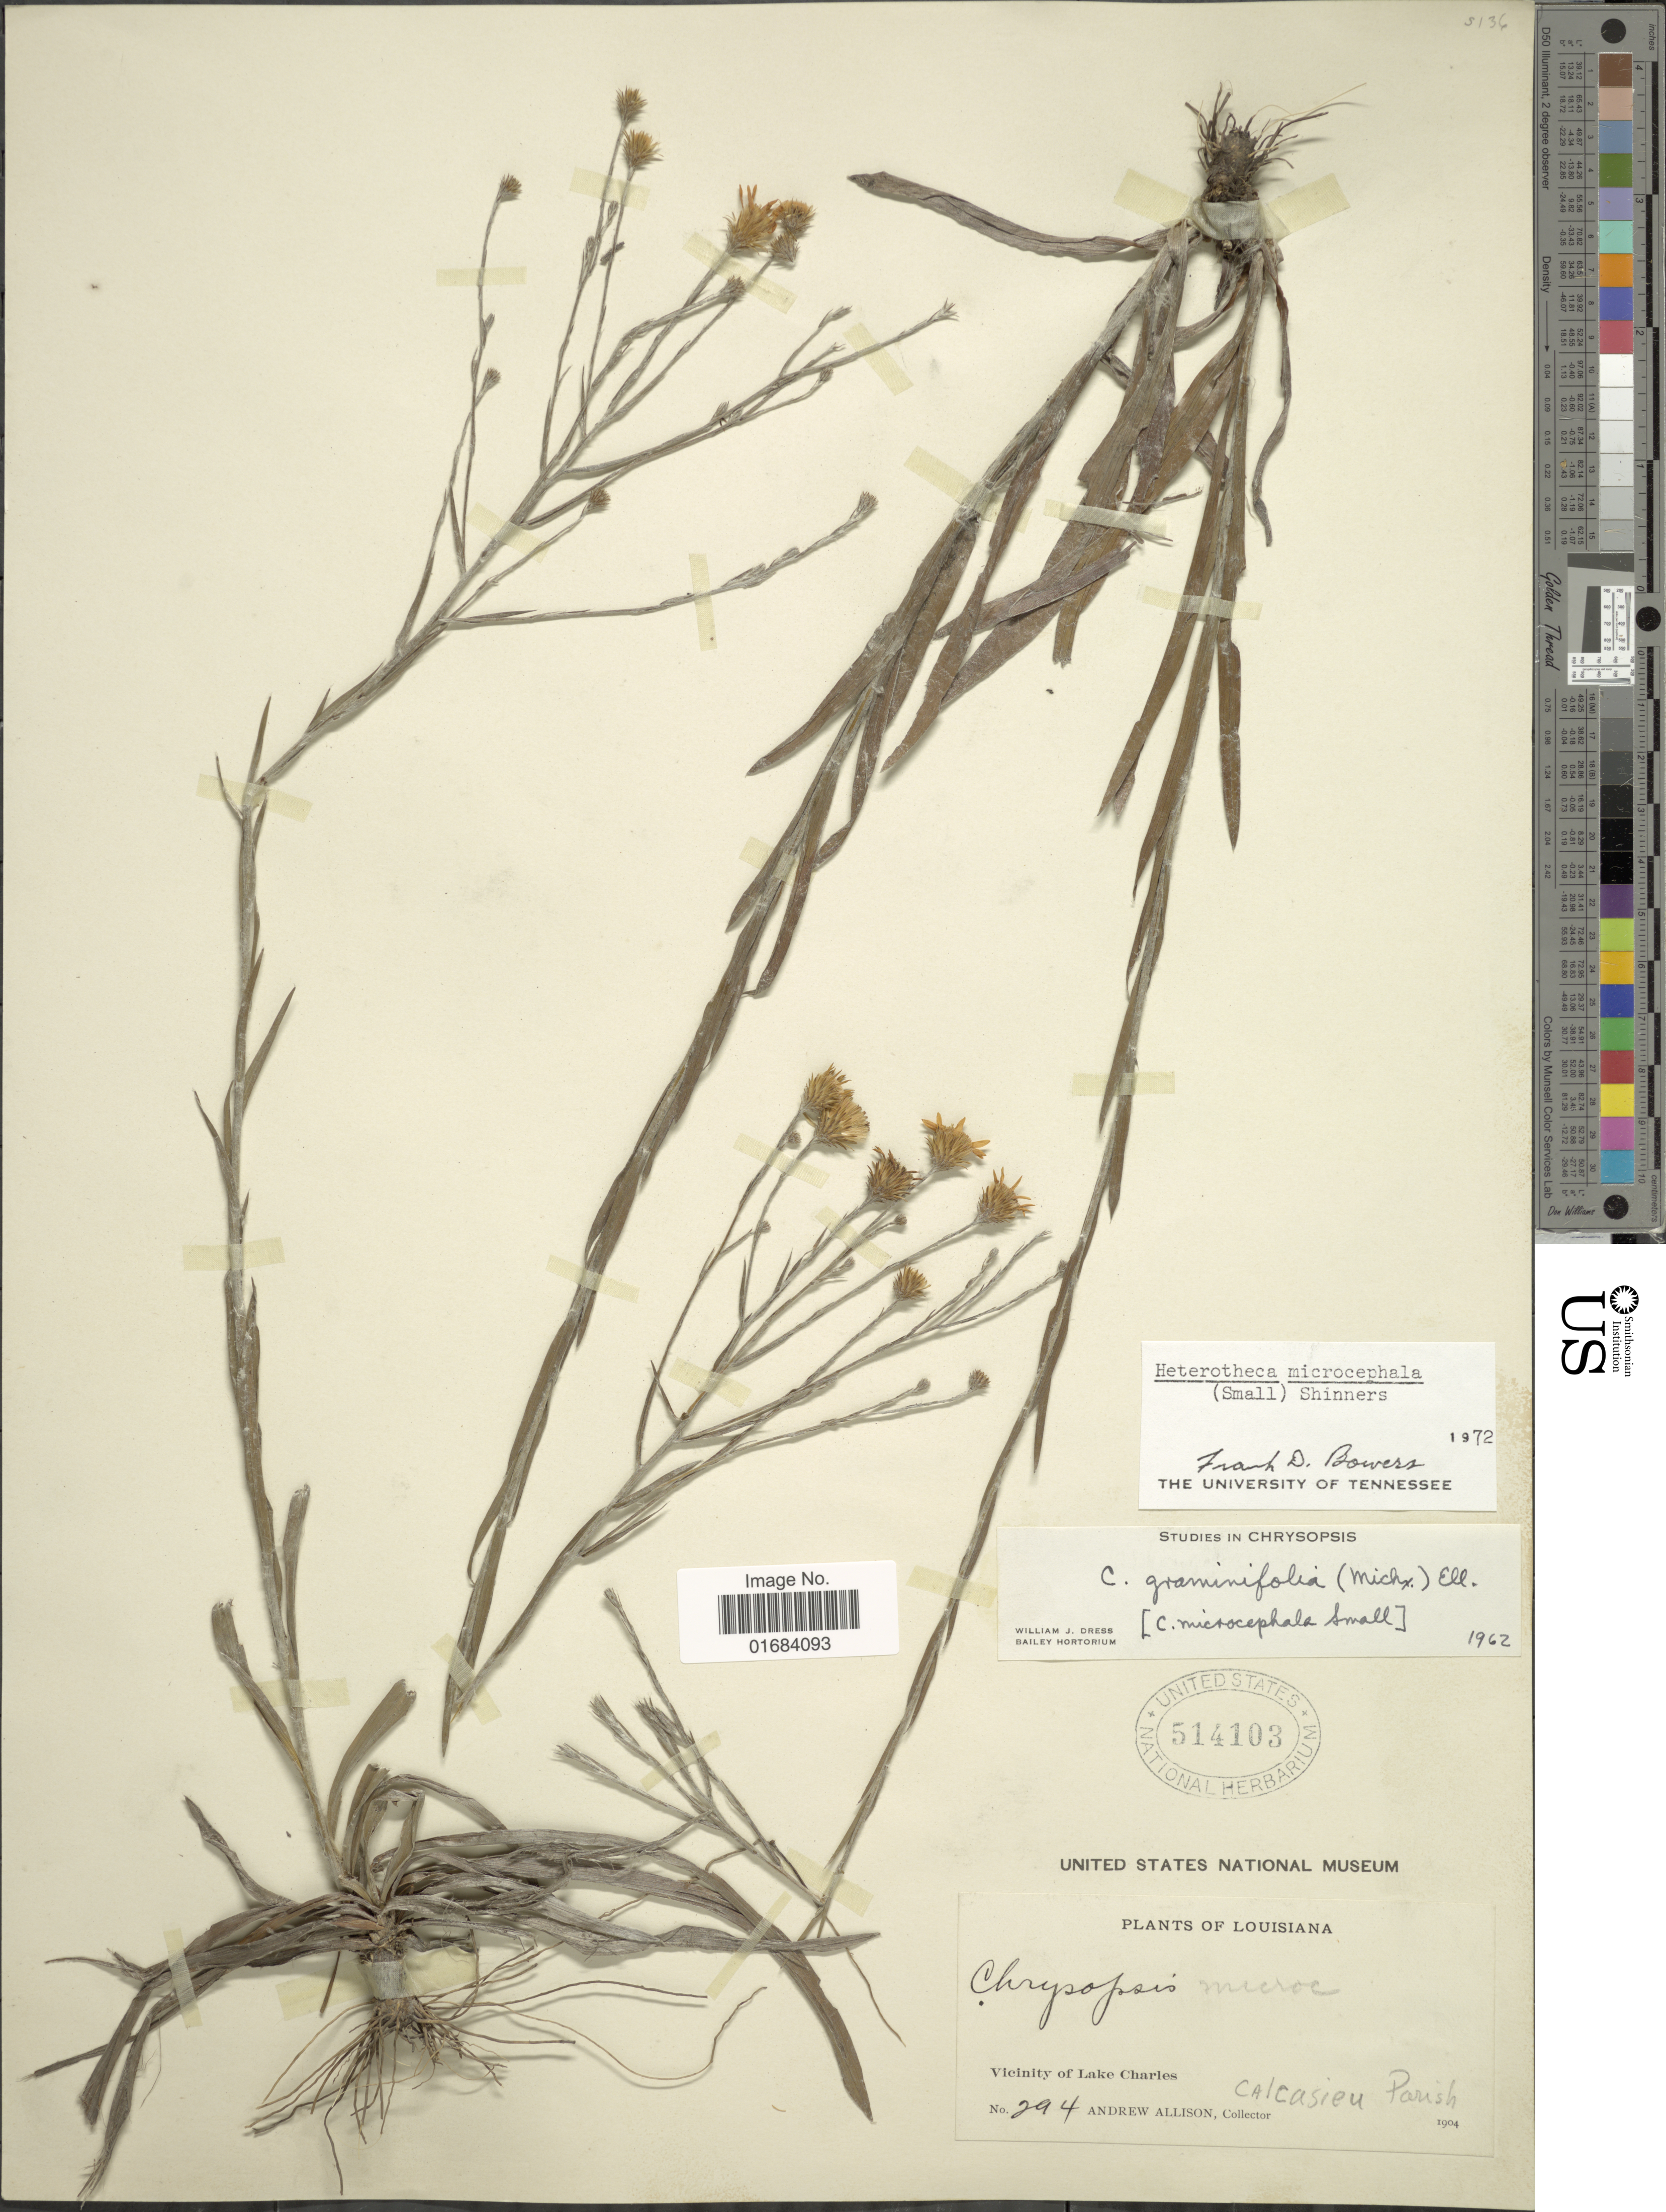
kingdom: Plantae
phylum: Tracheophyta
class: Magnoliopsida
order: Asterales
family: Asteraceae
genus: Pityopsis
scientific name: Pityopsis microcephala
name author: Small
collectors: A. Allison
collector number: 294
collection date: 1904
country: United States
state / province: Louisiana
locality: Vicinity of Lake Charles, Calcasieu Parish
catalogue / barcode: US 514103